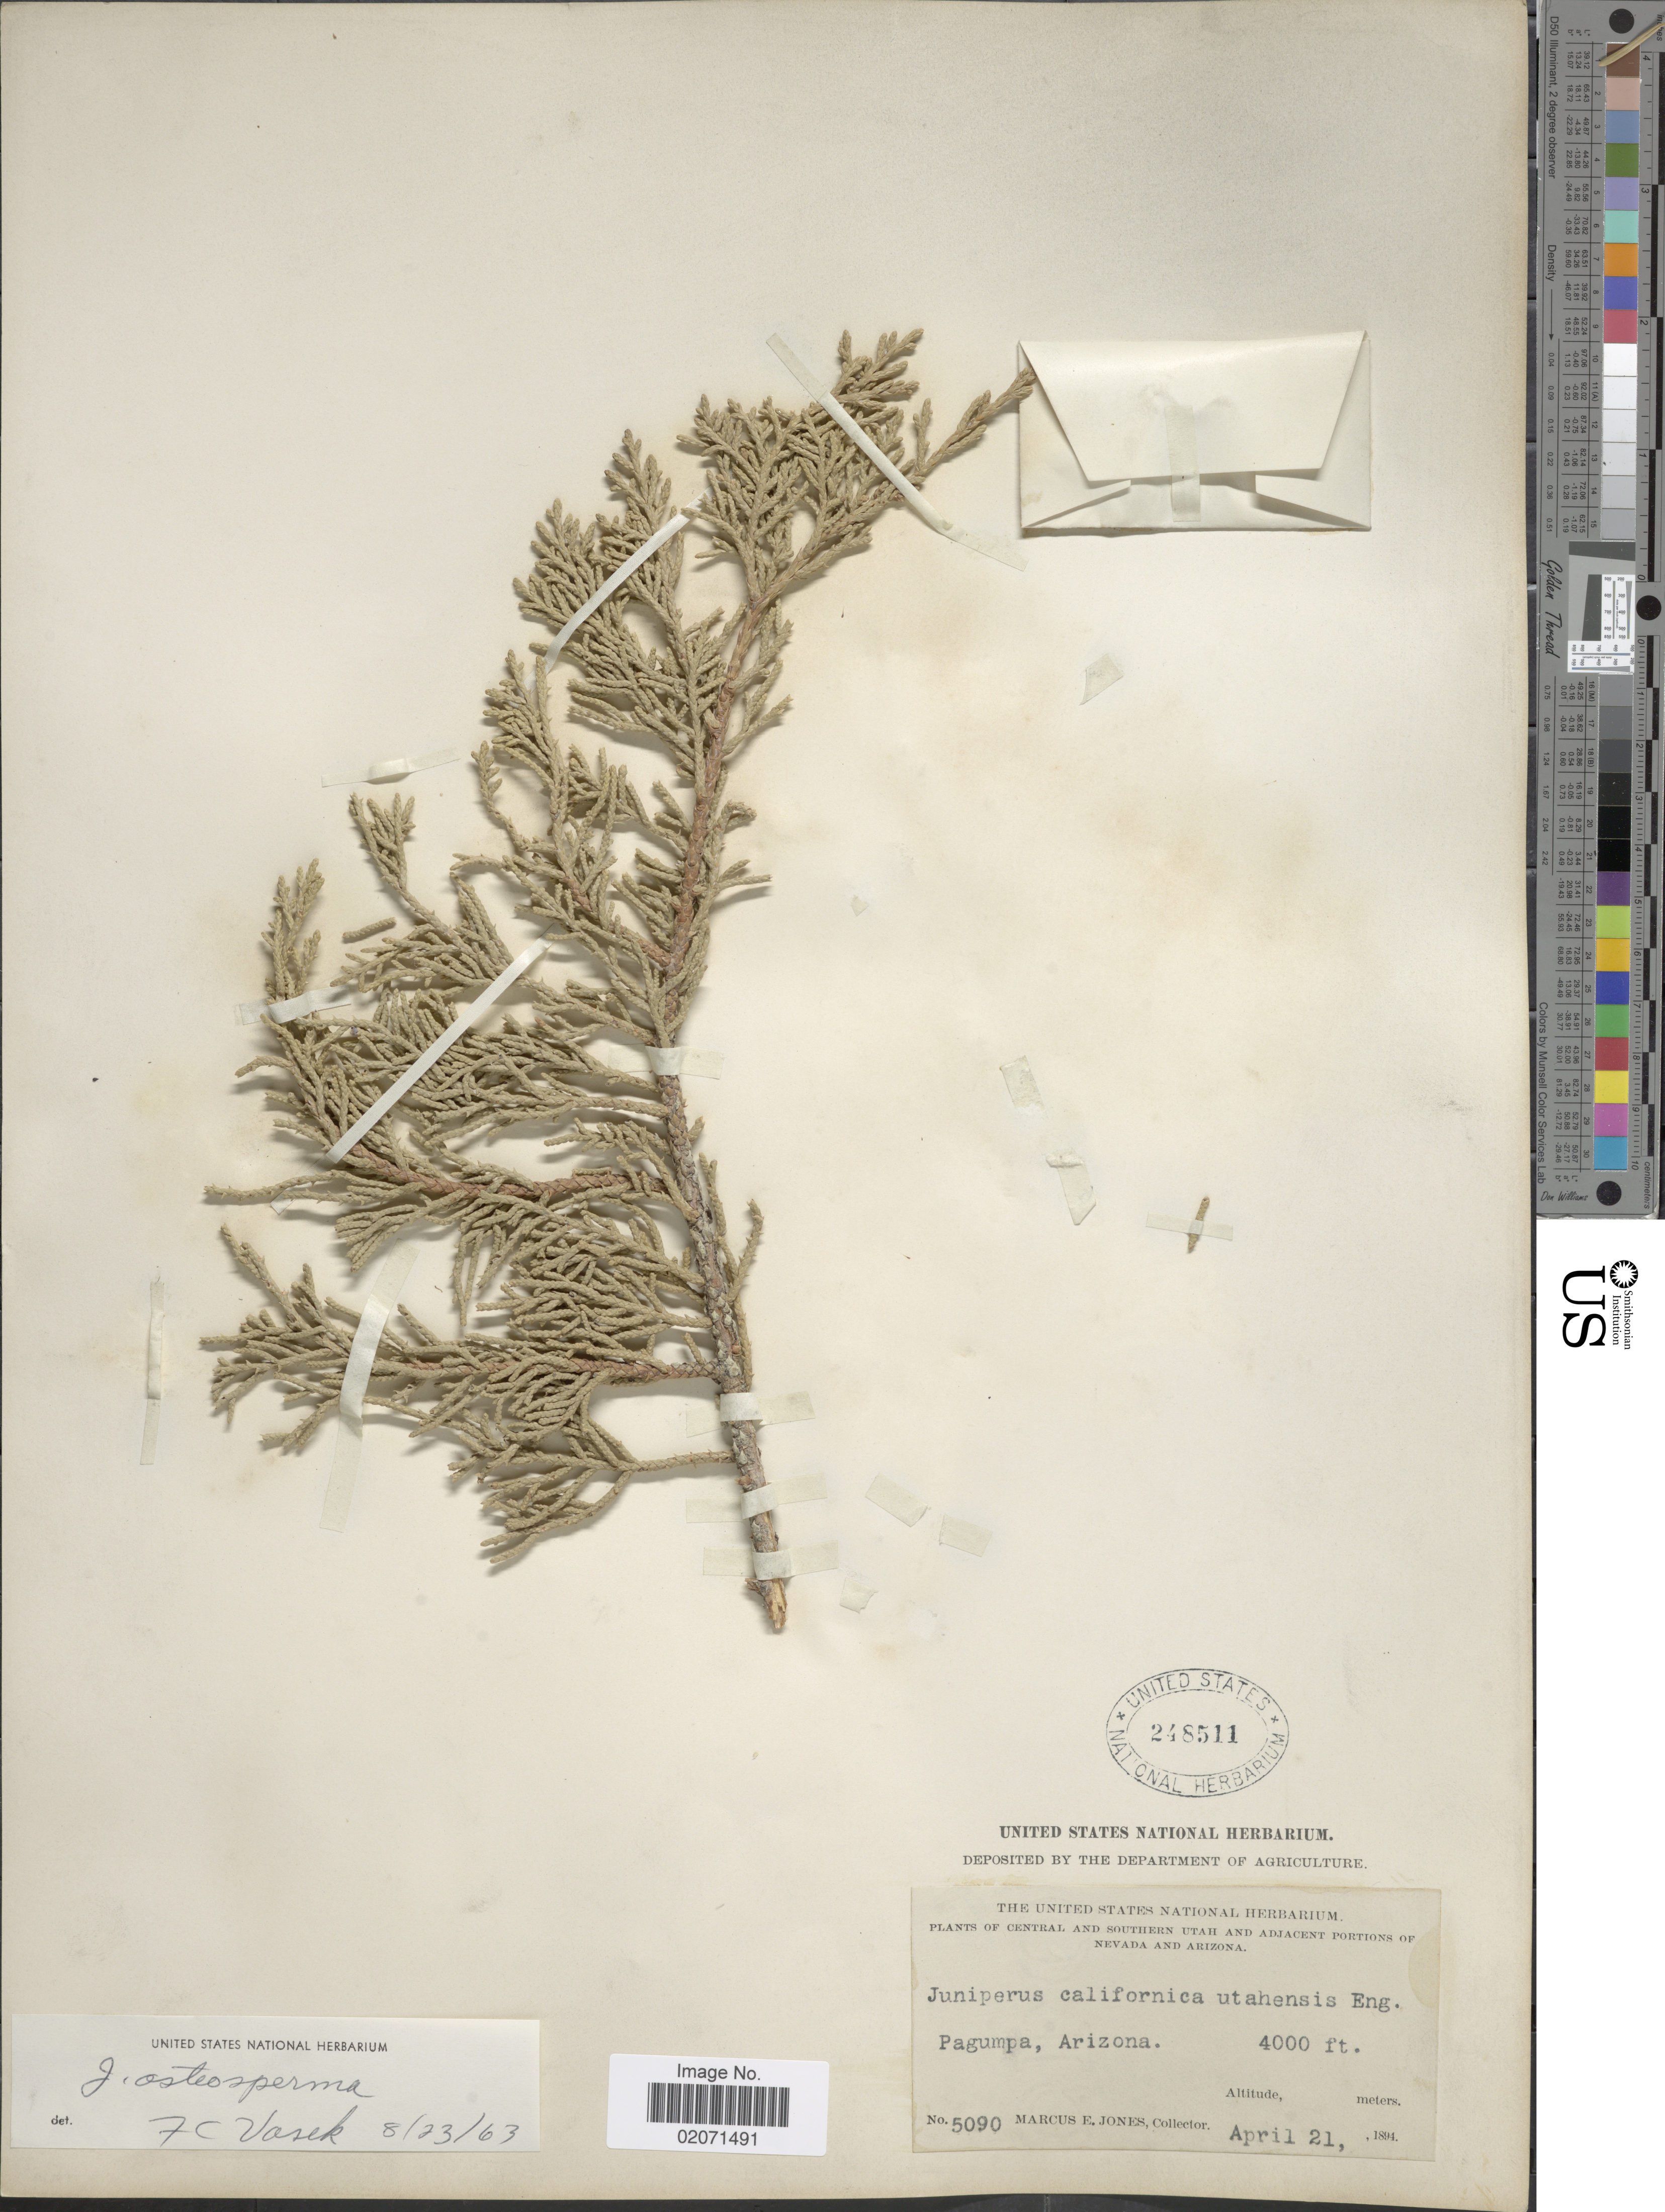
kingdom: Plantae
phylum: Tracheophyta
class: Pinopsida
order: Pinales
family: Cupressaceae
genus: Juniperus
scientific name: Juniperus osteosperma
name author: (Torr.) Little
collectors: M. E. Jones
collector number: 5090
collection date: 1894-04-21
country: United States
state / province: Arizona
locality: Pagumpa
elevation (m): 1219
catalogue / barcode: US 248511